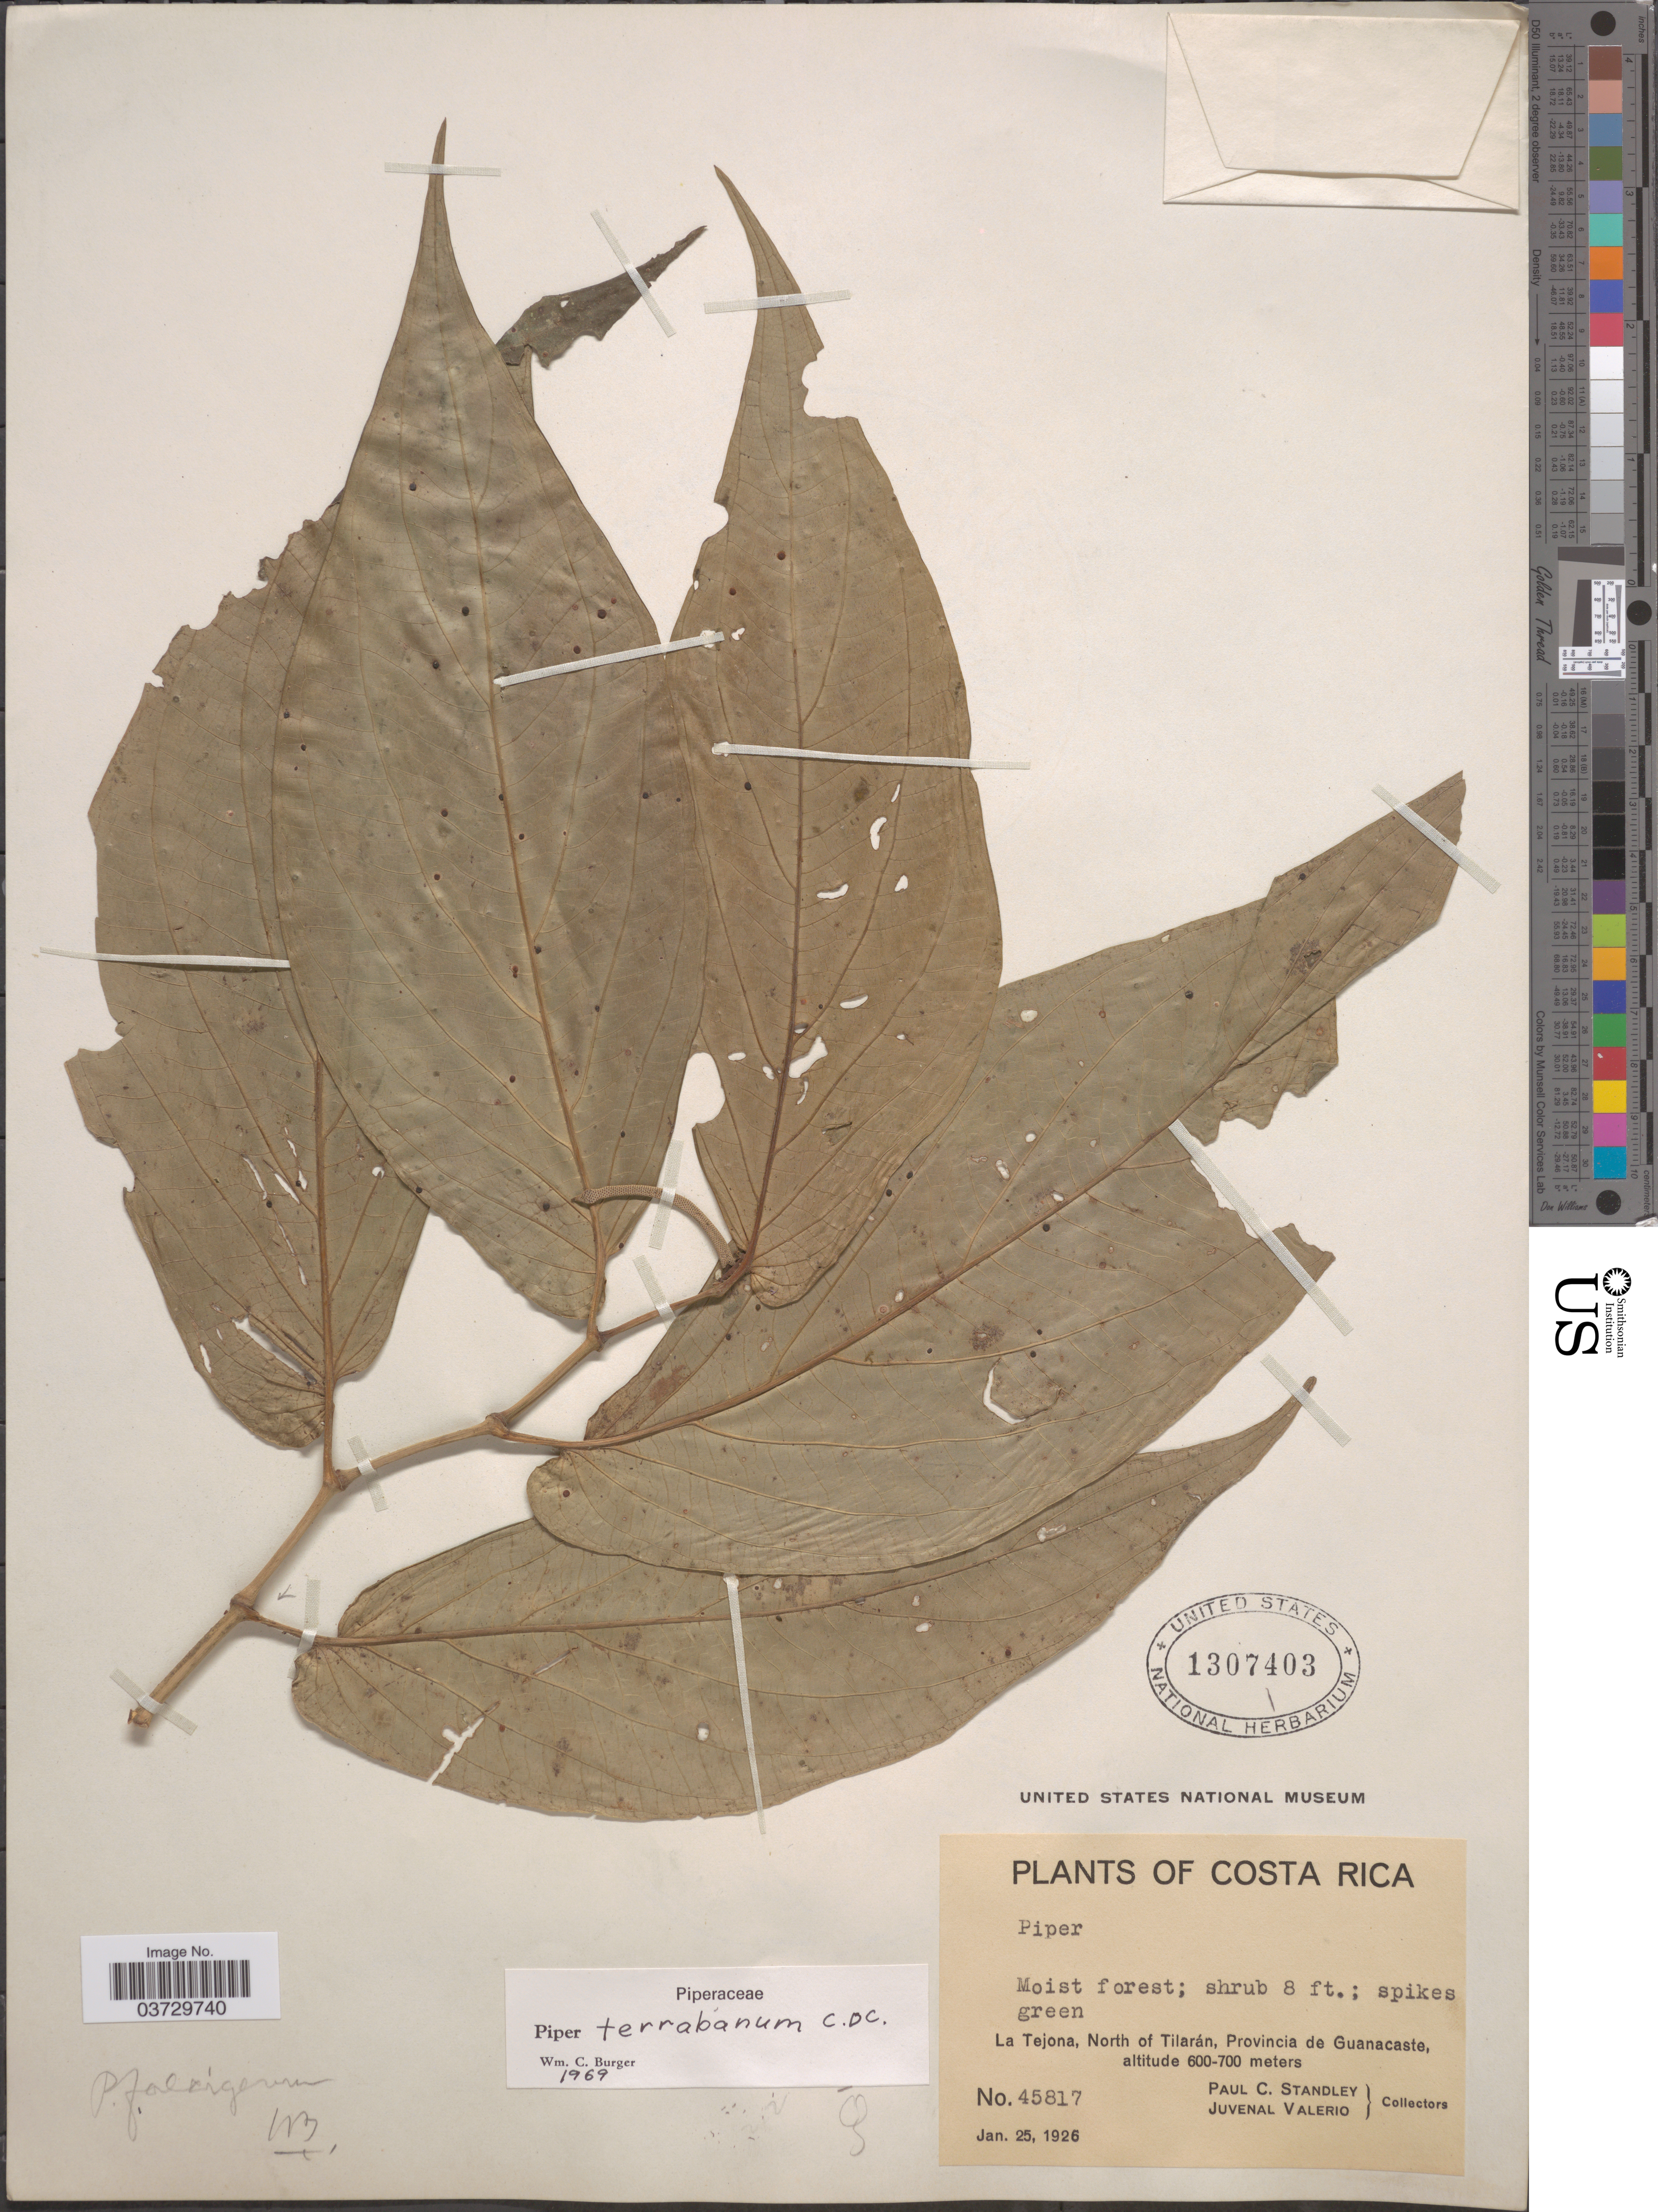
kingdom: Plantae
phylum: Tracheophyta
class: Magnoliopsida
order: Piperales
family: Piperaceae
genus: Piper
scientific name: Piper terrabanum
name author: C. DC.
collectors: P. C. Standley & J. Valerio R.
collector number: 45817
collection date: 1926-01-25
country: Costa Rica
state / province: Guanacaste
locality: La Tejona, North of Tilarán.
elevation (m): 600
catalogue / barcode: US 1307403